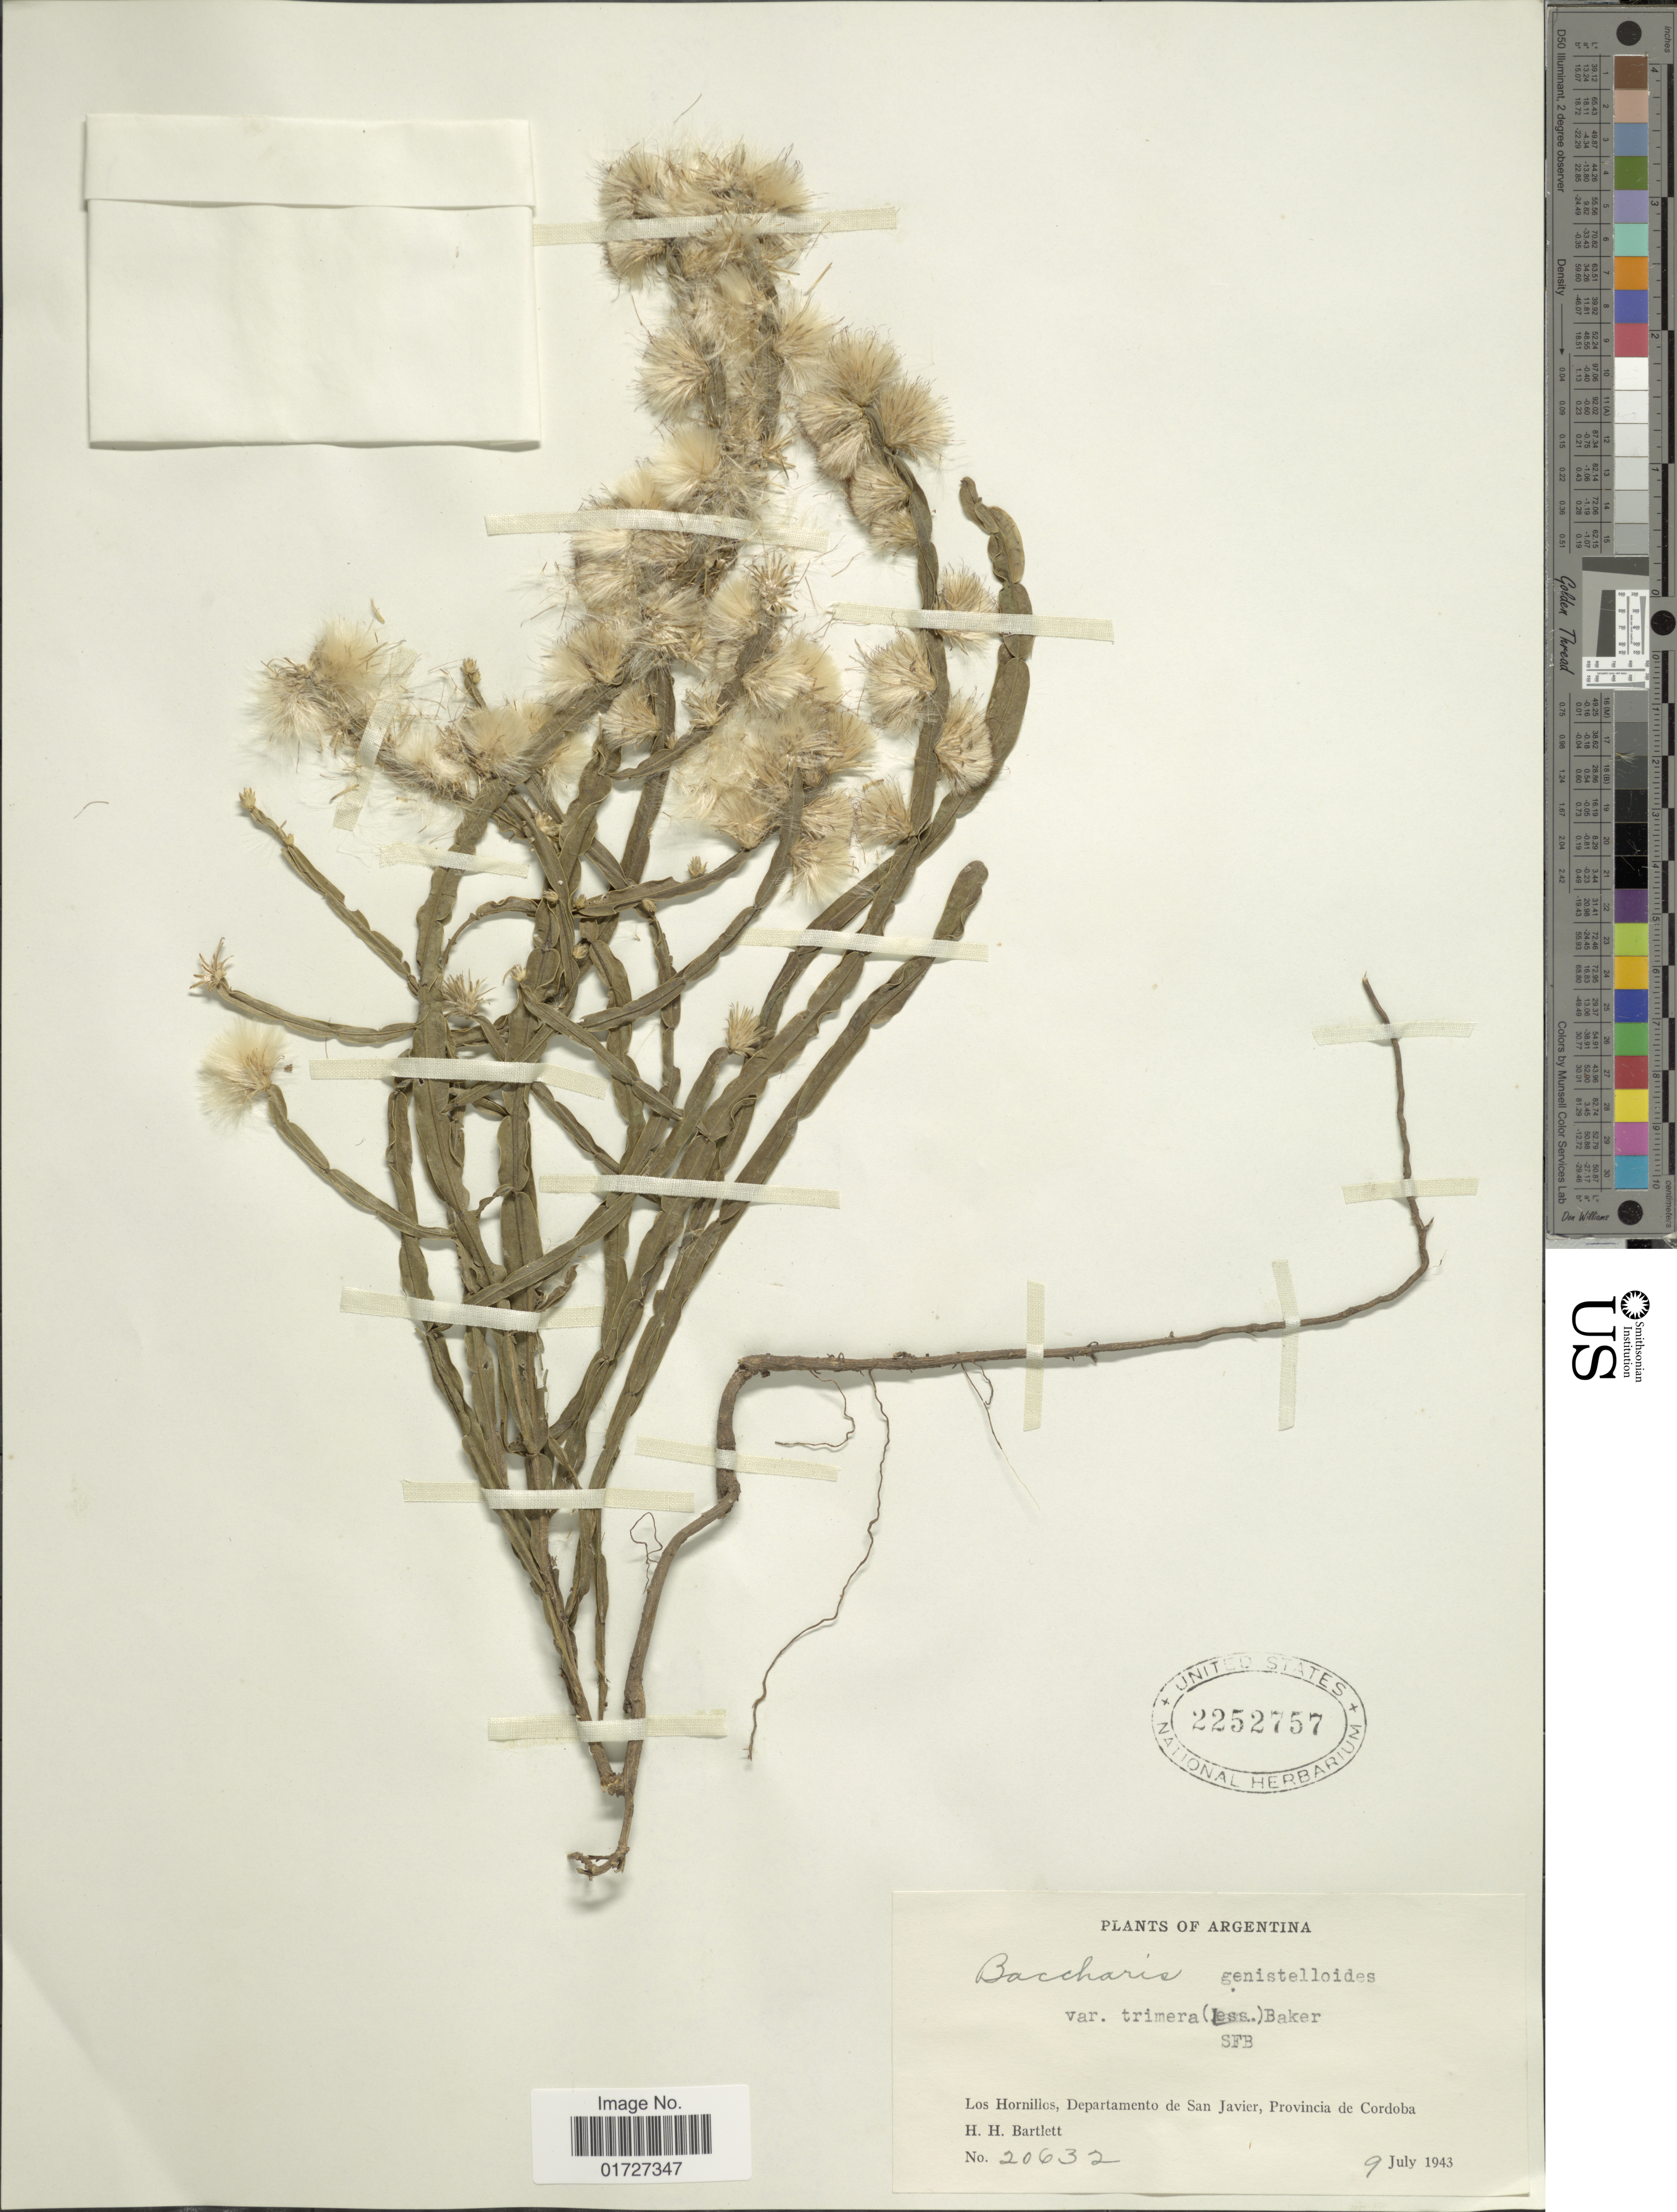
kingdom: Plantae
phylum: Tracheophyta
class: Magnoliopsida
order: Asterales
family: Asteraceae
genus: Baccharis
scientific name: Baccharis genistelloides var. trimera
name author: (Less.) Baker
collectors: H. H. Bartlett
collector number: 20632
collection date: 1943-07-09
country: Argentina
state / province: Cordoba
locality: Los Hornillos, Departamento de San Javier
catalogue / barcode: US 2252757